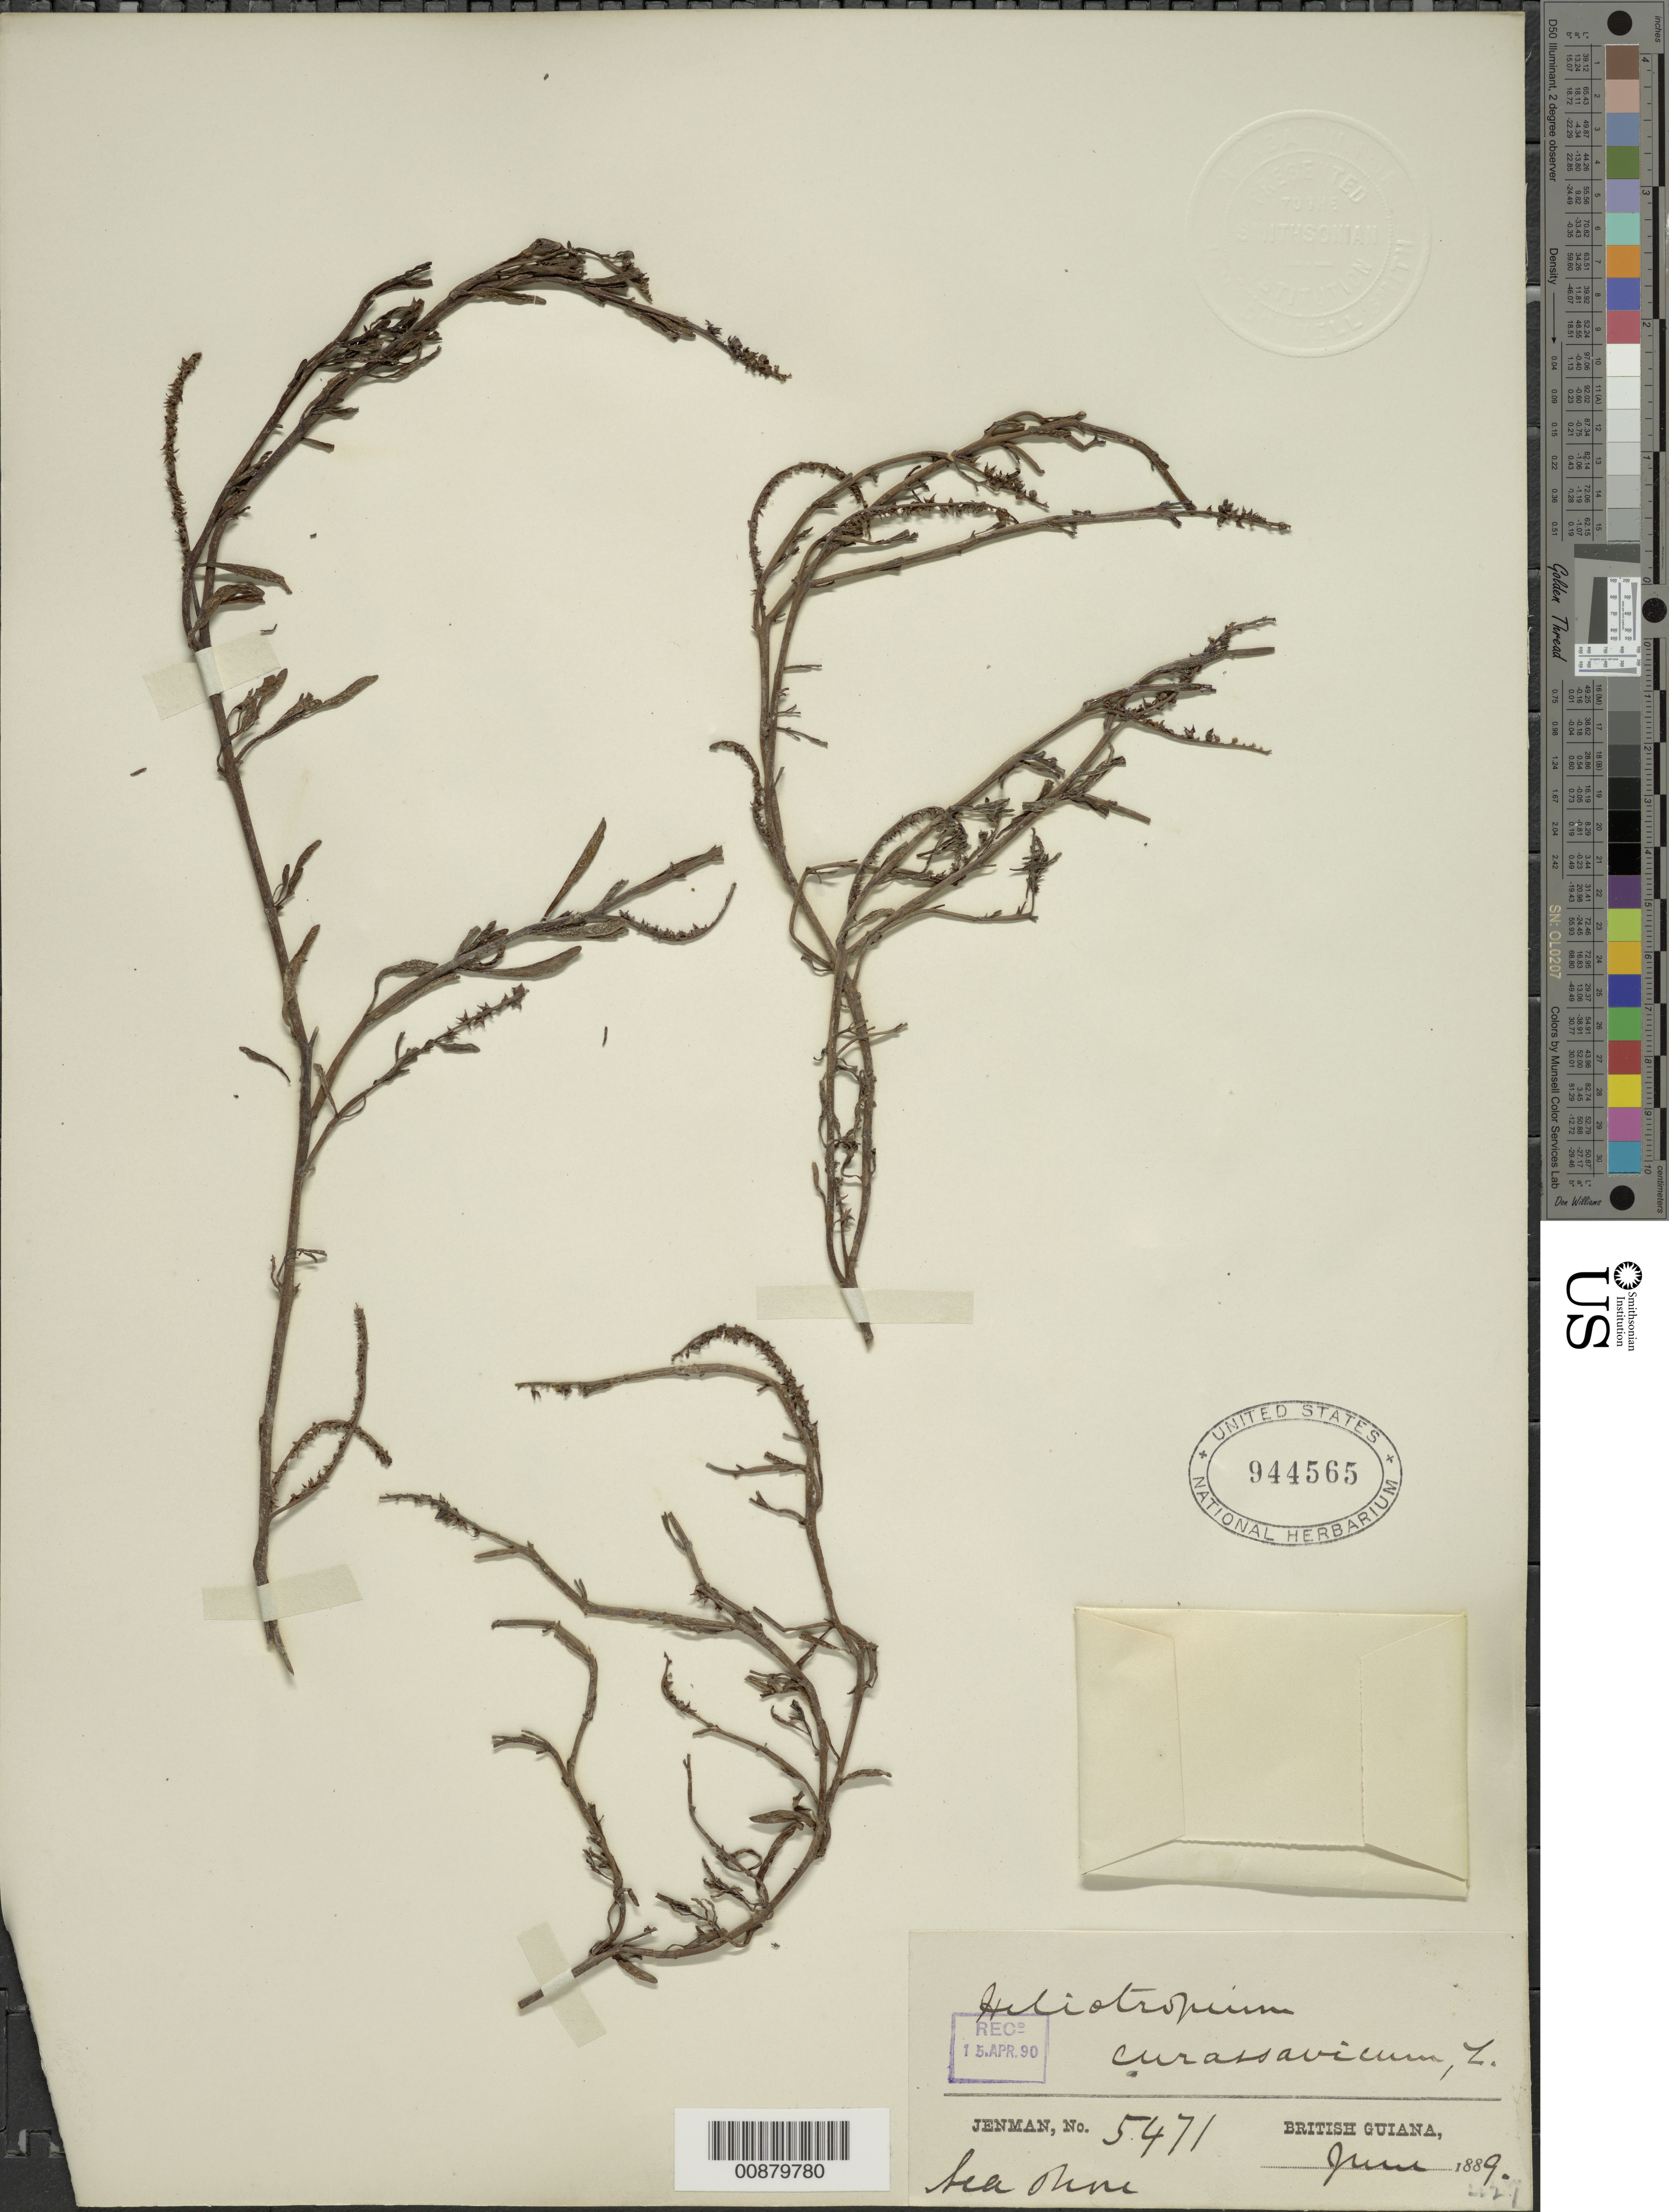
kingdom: Plantae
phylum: Tracheophyta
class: Magnoliopsida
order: Boraginales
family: Heliotropiaceae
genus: Heliotropium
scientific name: Heliotropium curassavicum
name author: L.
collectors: G. S. Jenman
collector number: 5471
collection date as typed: June 1889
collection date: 1889-06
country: Guyana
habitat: Seashore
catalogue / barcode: US 944565